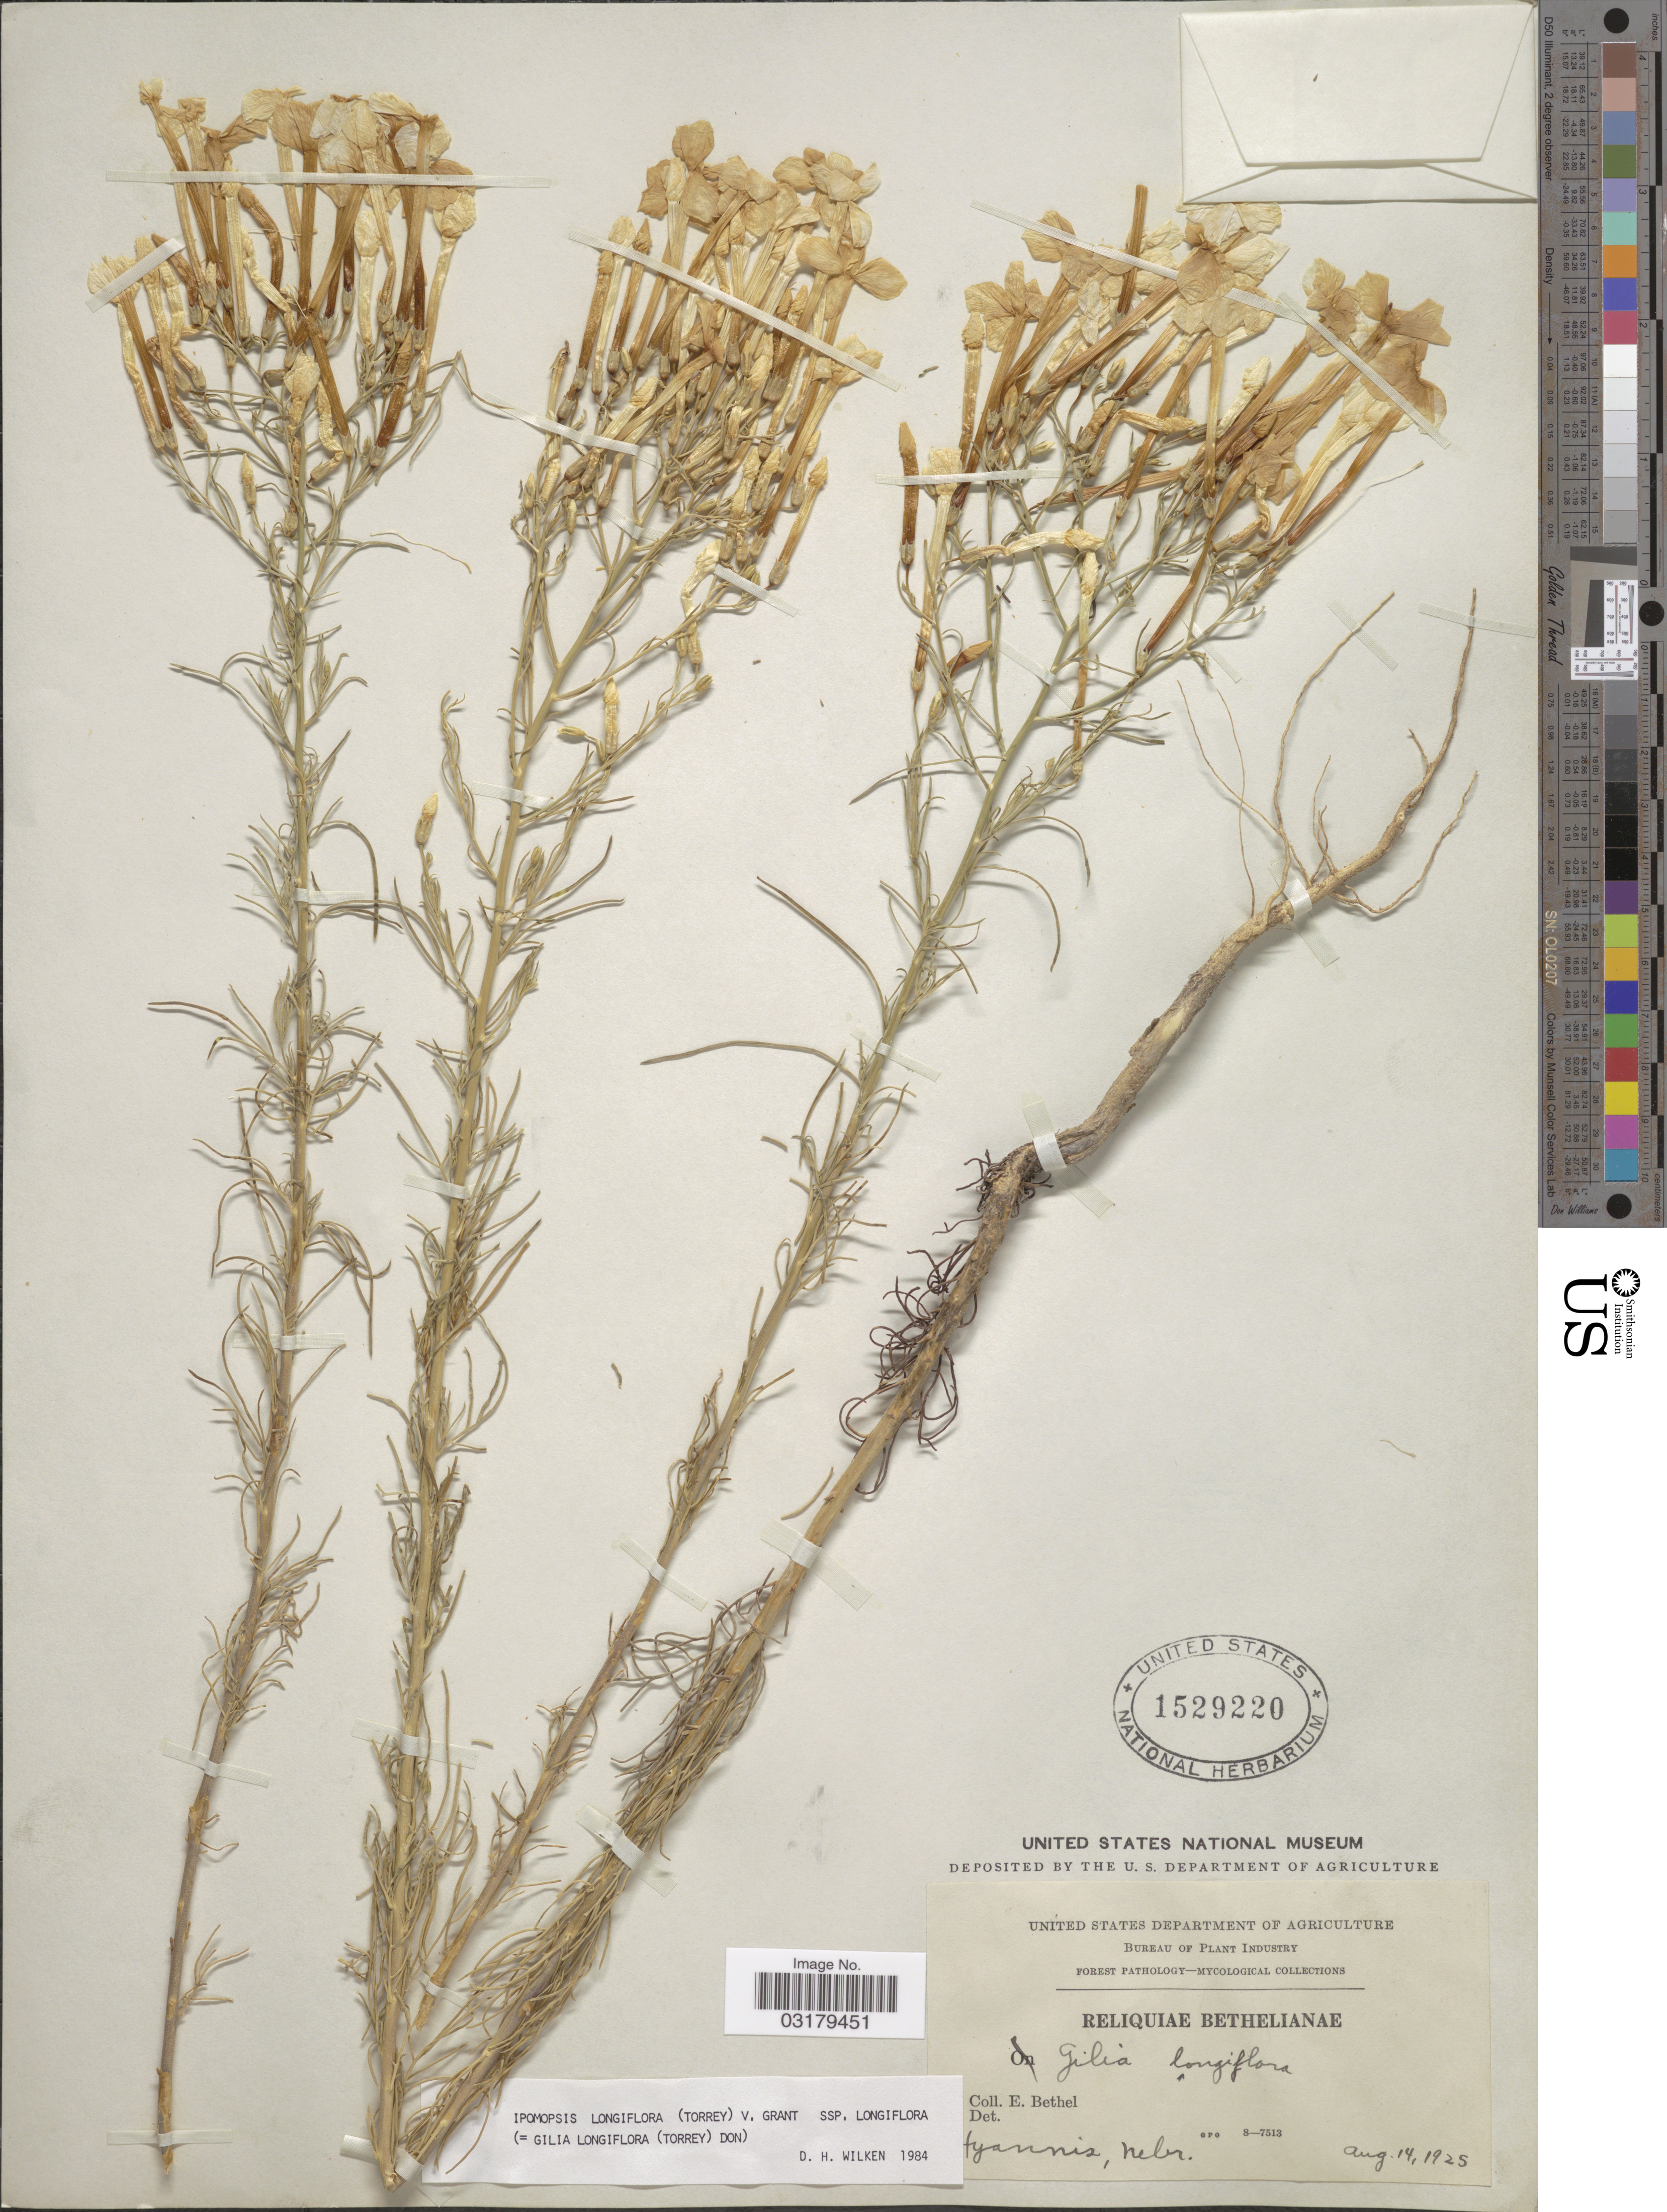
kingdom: Plantae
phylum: Tracheophyta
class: Magnoliopsida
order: Ericales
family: Polemoniaceae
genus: Ipomopsis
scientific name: Ipomopsis longiflora subsp. longiflora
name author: (Torr.) V.E. Grant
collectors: E. Bethel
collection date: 1925-08-14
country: United States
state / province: Nebraska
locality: Hyannis.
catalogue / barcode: US 1529220